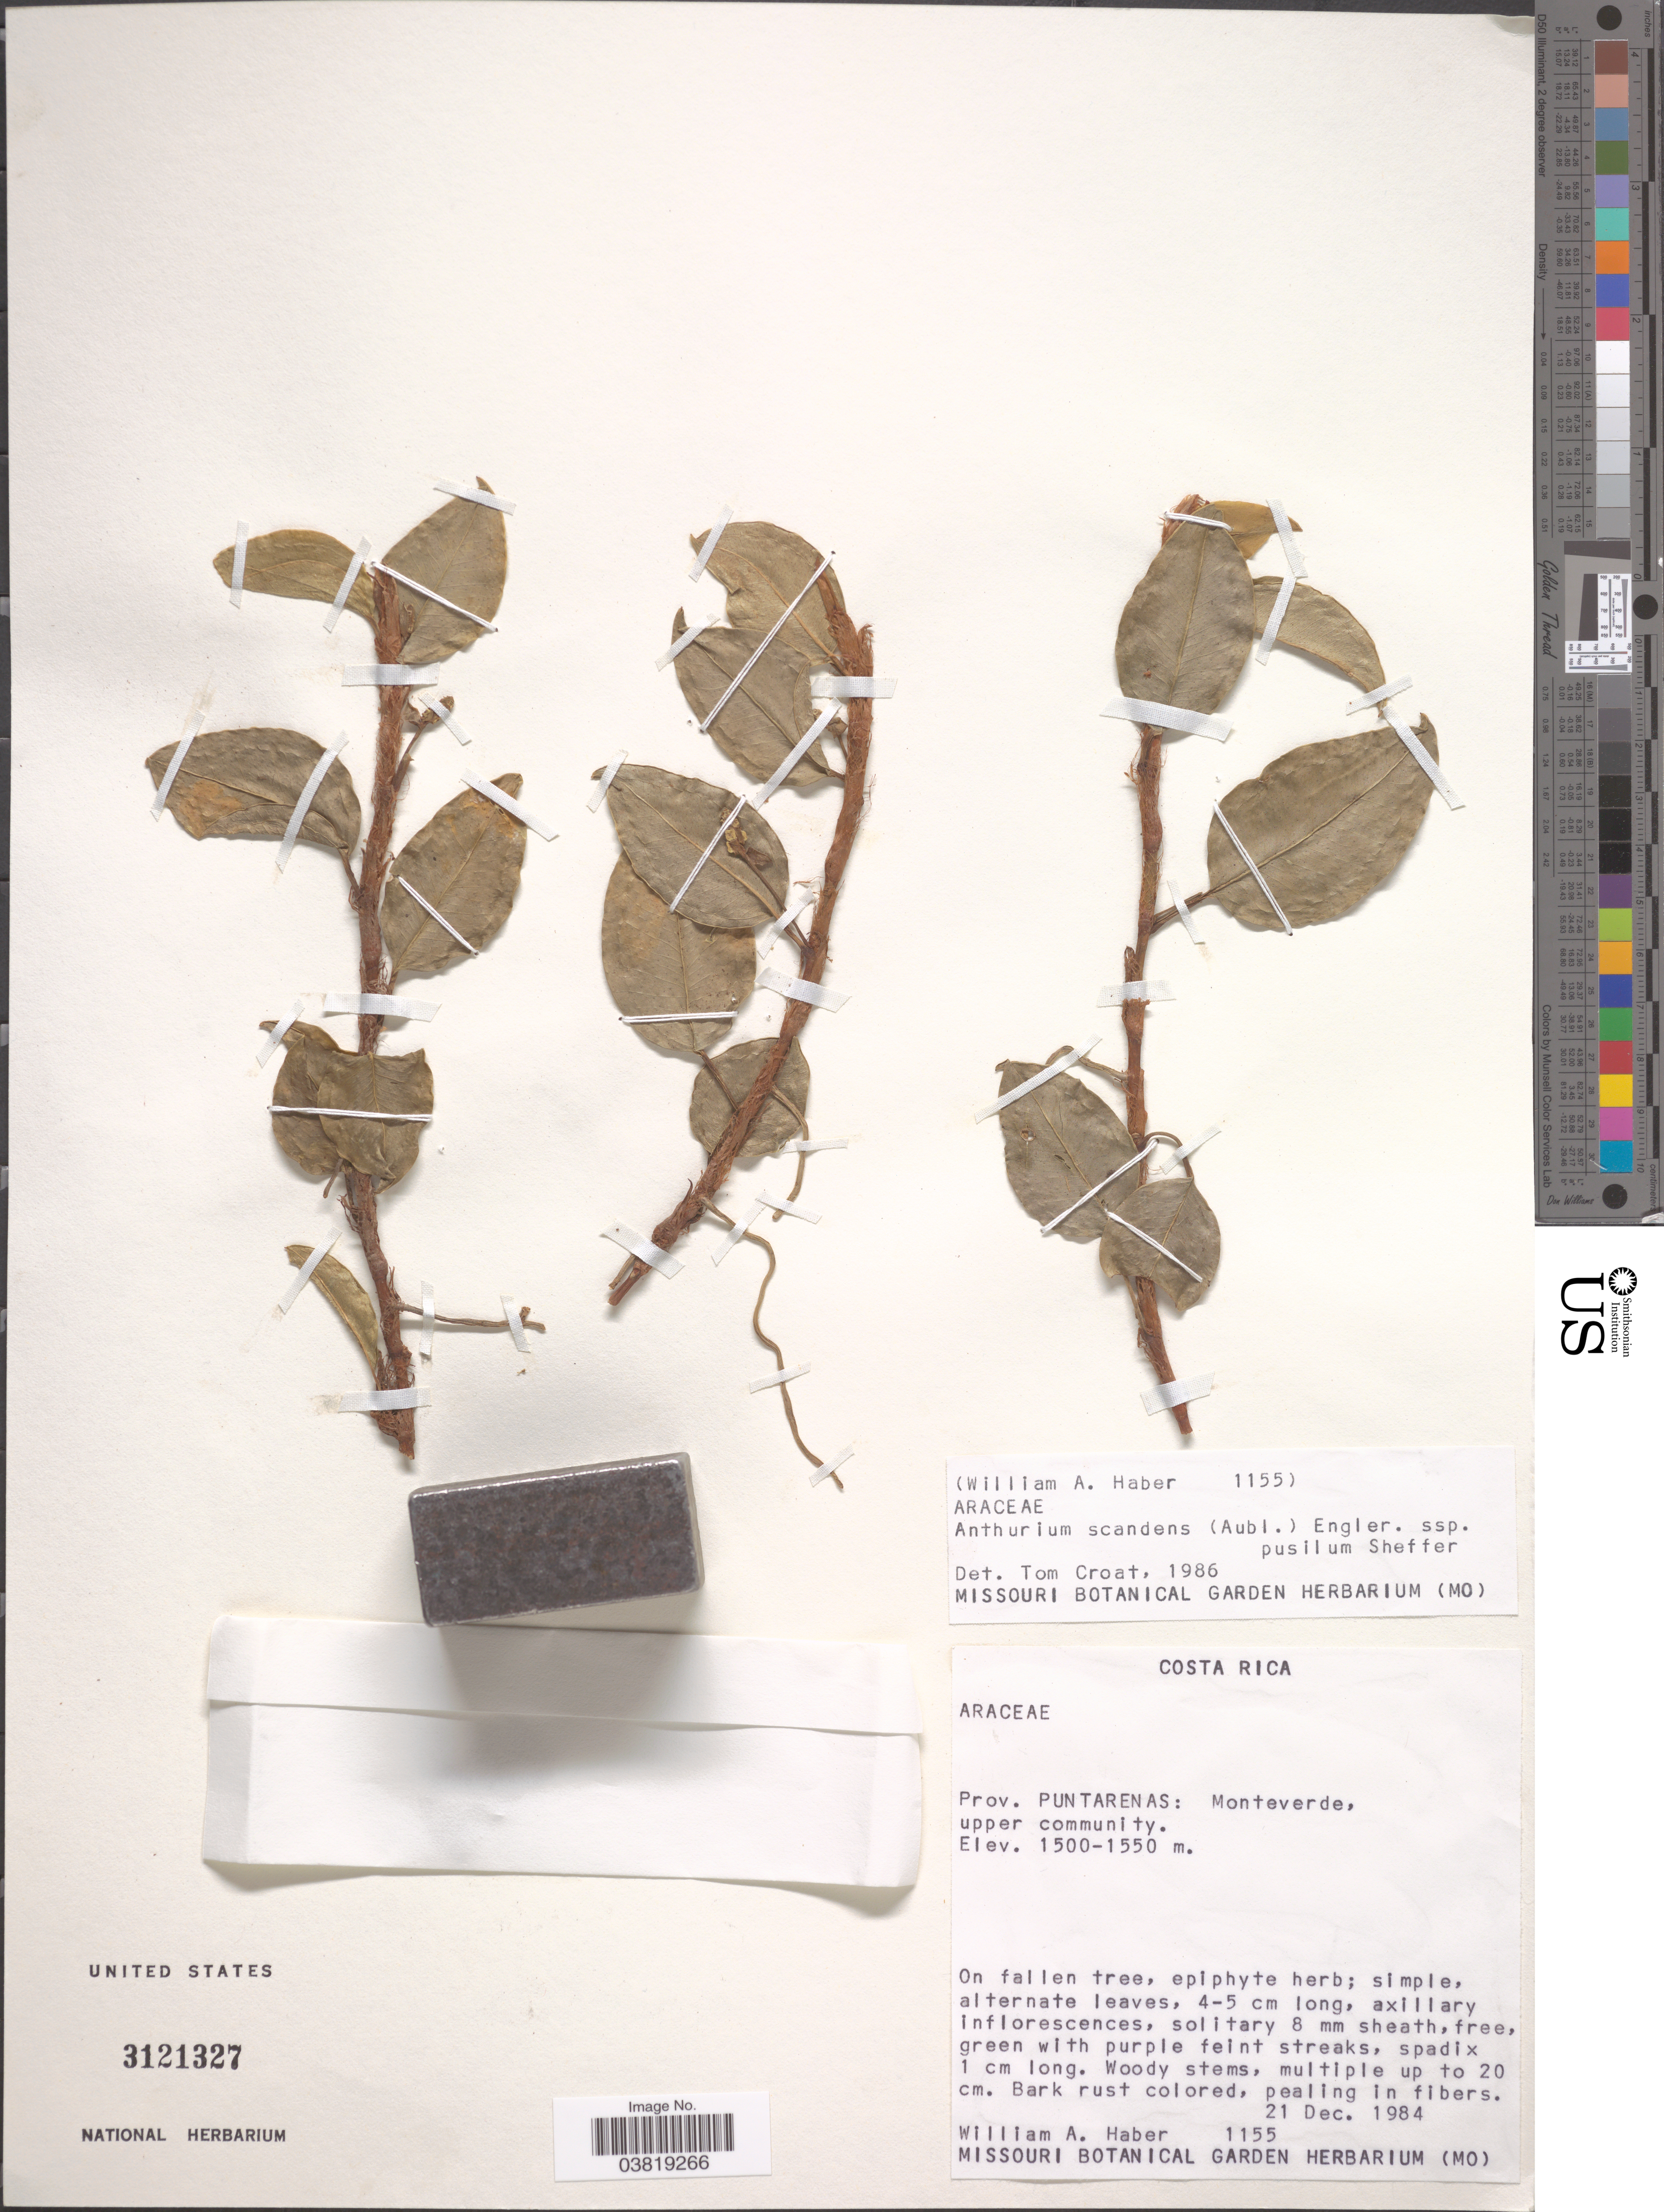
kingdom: Plantae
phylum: Tracheophyta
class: Liliopsida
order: Alismatales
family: Araceae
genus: Anthurium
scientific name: Anthurium scandens subsp. pusillum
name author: Sheffer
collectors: W. Haber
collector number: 1155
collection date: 1984-12-21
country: Costa Rica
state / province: Puntarenas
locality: Monteverde, upper community.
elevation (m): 1500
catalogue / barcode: US 3121327